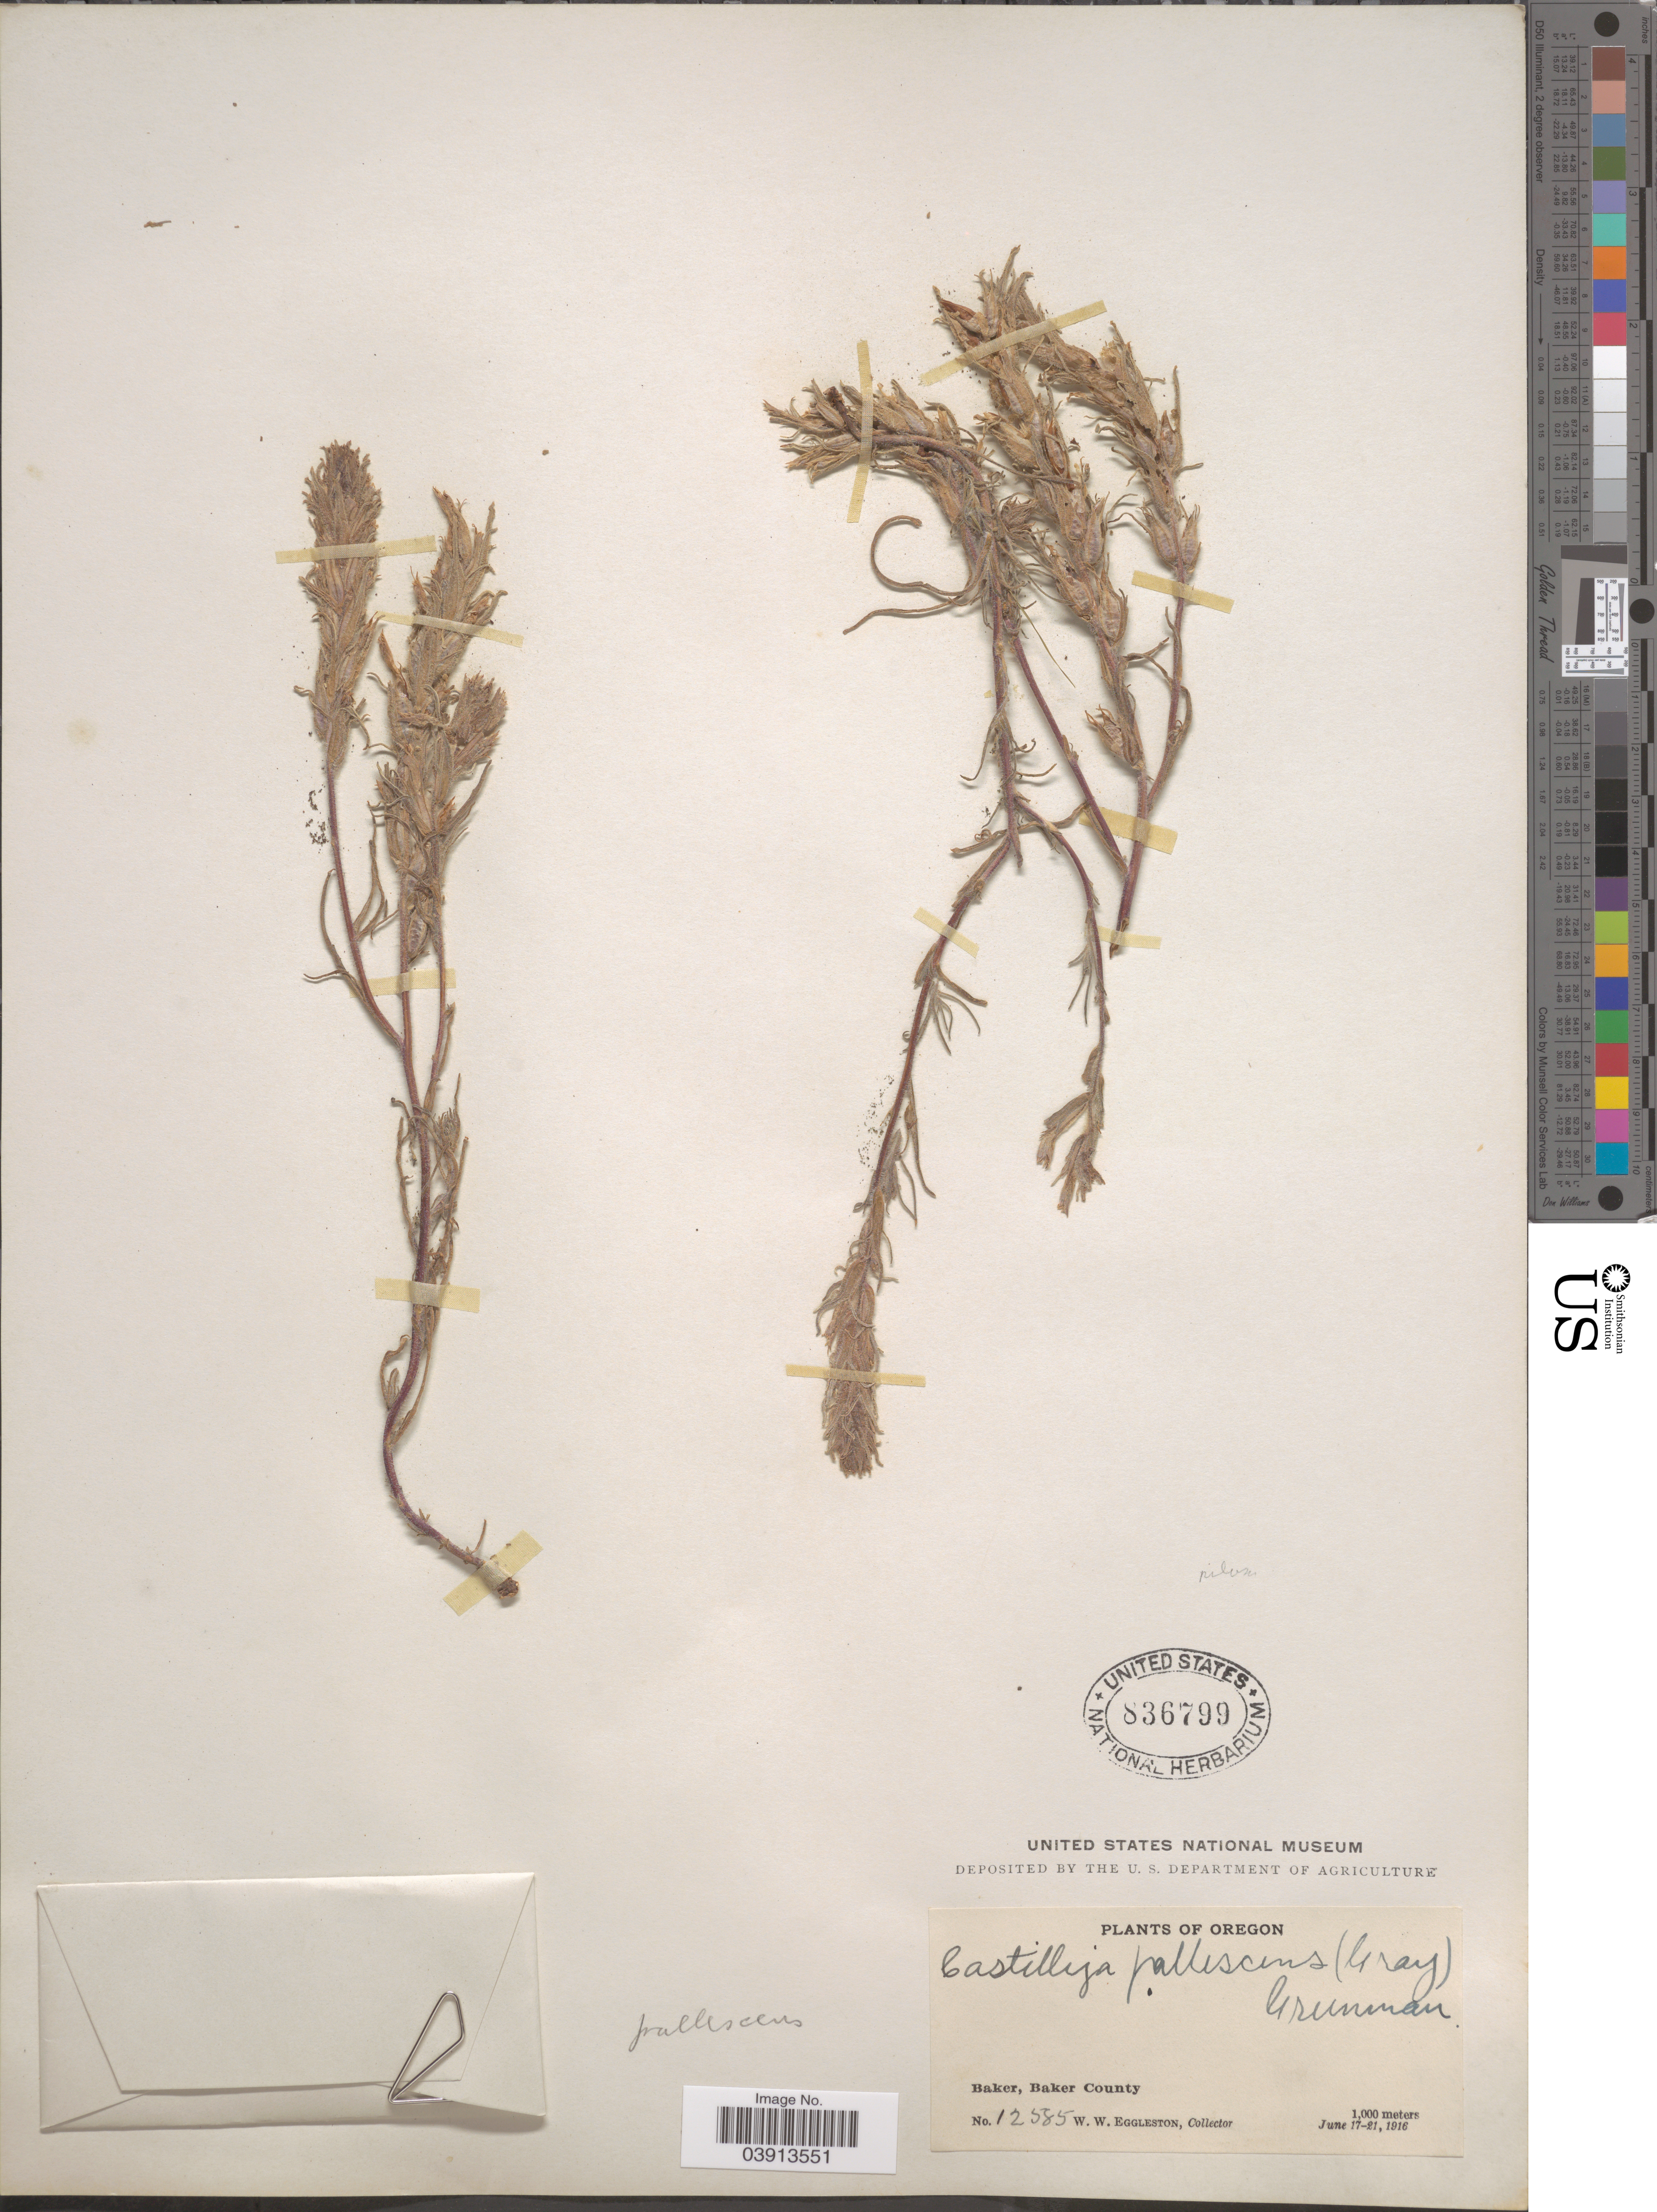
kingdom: Plantae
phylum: Tracheophyta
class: Magnoliopsida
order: Lamiales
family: Orobanchaceae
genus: Castilleja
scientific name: Castilleja pilosa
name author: (S. Watson) Rydb.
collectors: W. W. Eggleston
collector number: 12585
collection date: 1916-06-17/1916-06-21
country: United States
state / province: Oregon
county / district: Baker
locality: Baker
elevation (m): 1000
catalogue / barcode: US 836799